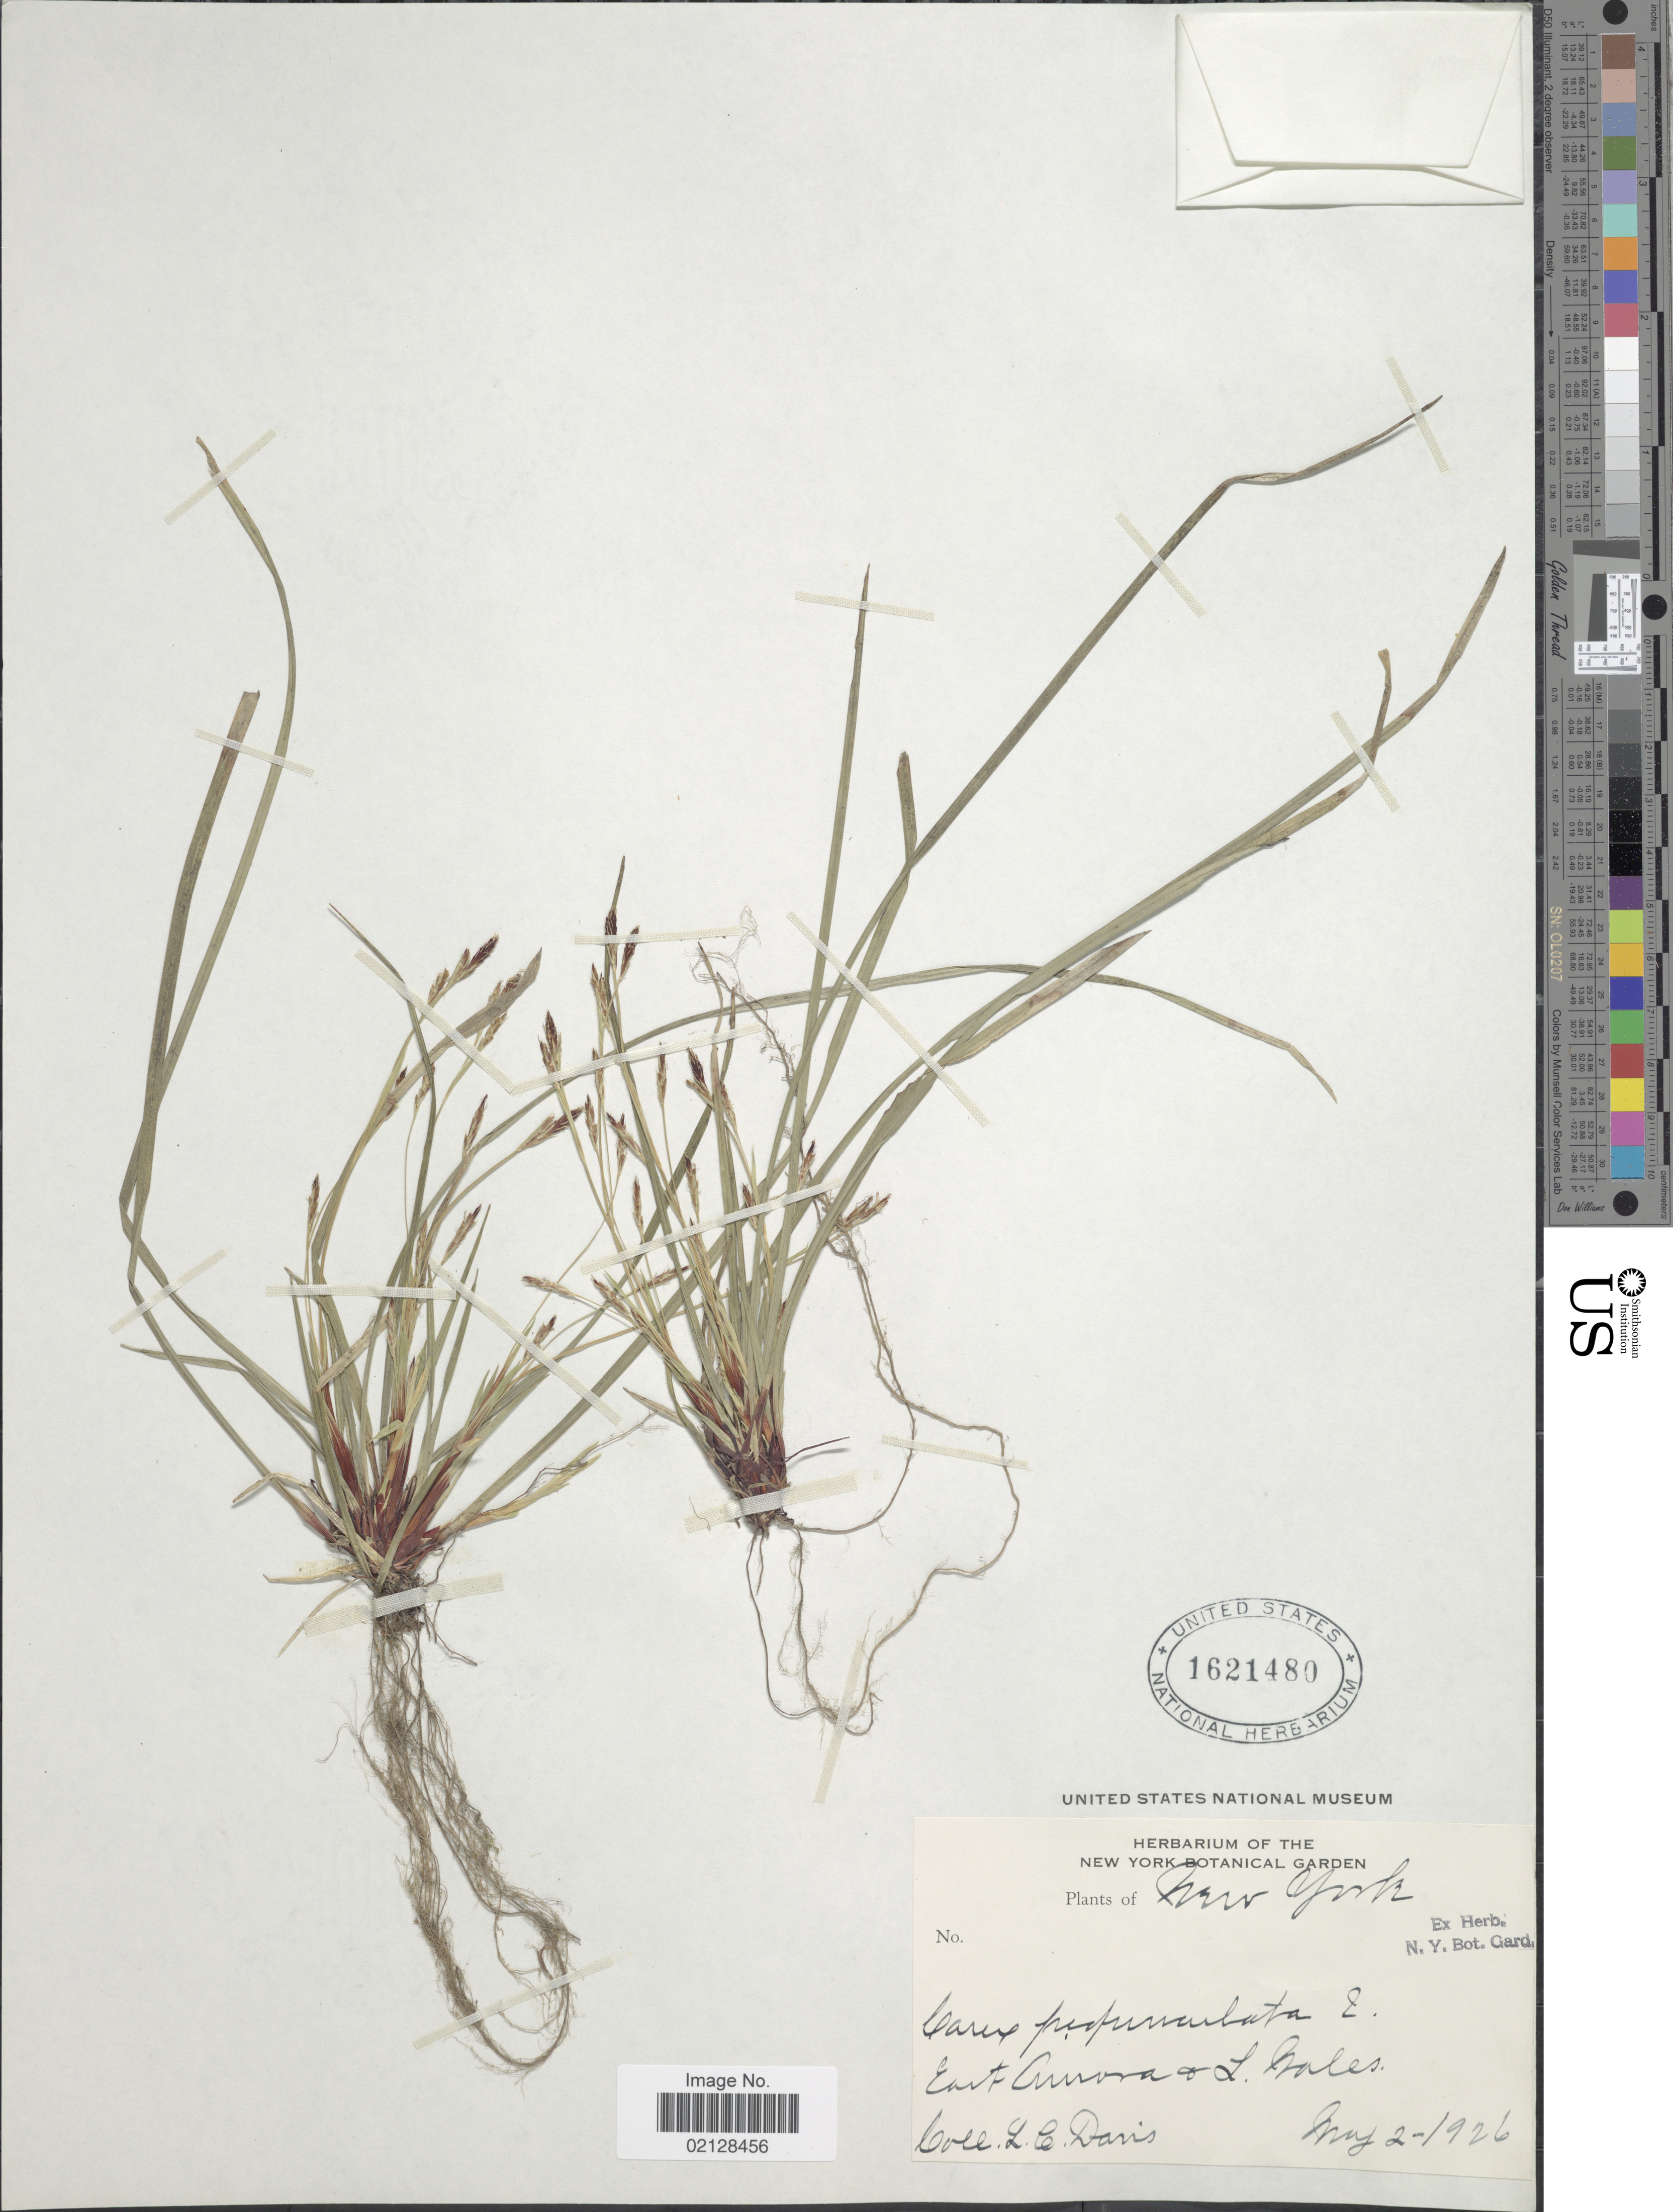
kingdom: Plantae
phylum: Tracheophyta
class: Liliopsida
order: Poales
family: Cyperaceae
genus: Carex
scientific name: Carex pedunculata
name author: Muhl. ex Willd.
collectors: L. C. Davis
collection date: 1926-05-02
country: United States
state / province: New York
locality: East Aurora & L. Gales [interpreted]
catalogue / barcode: US 1621480